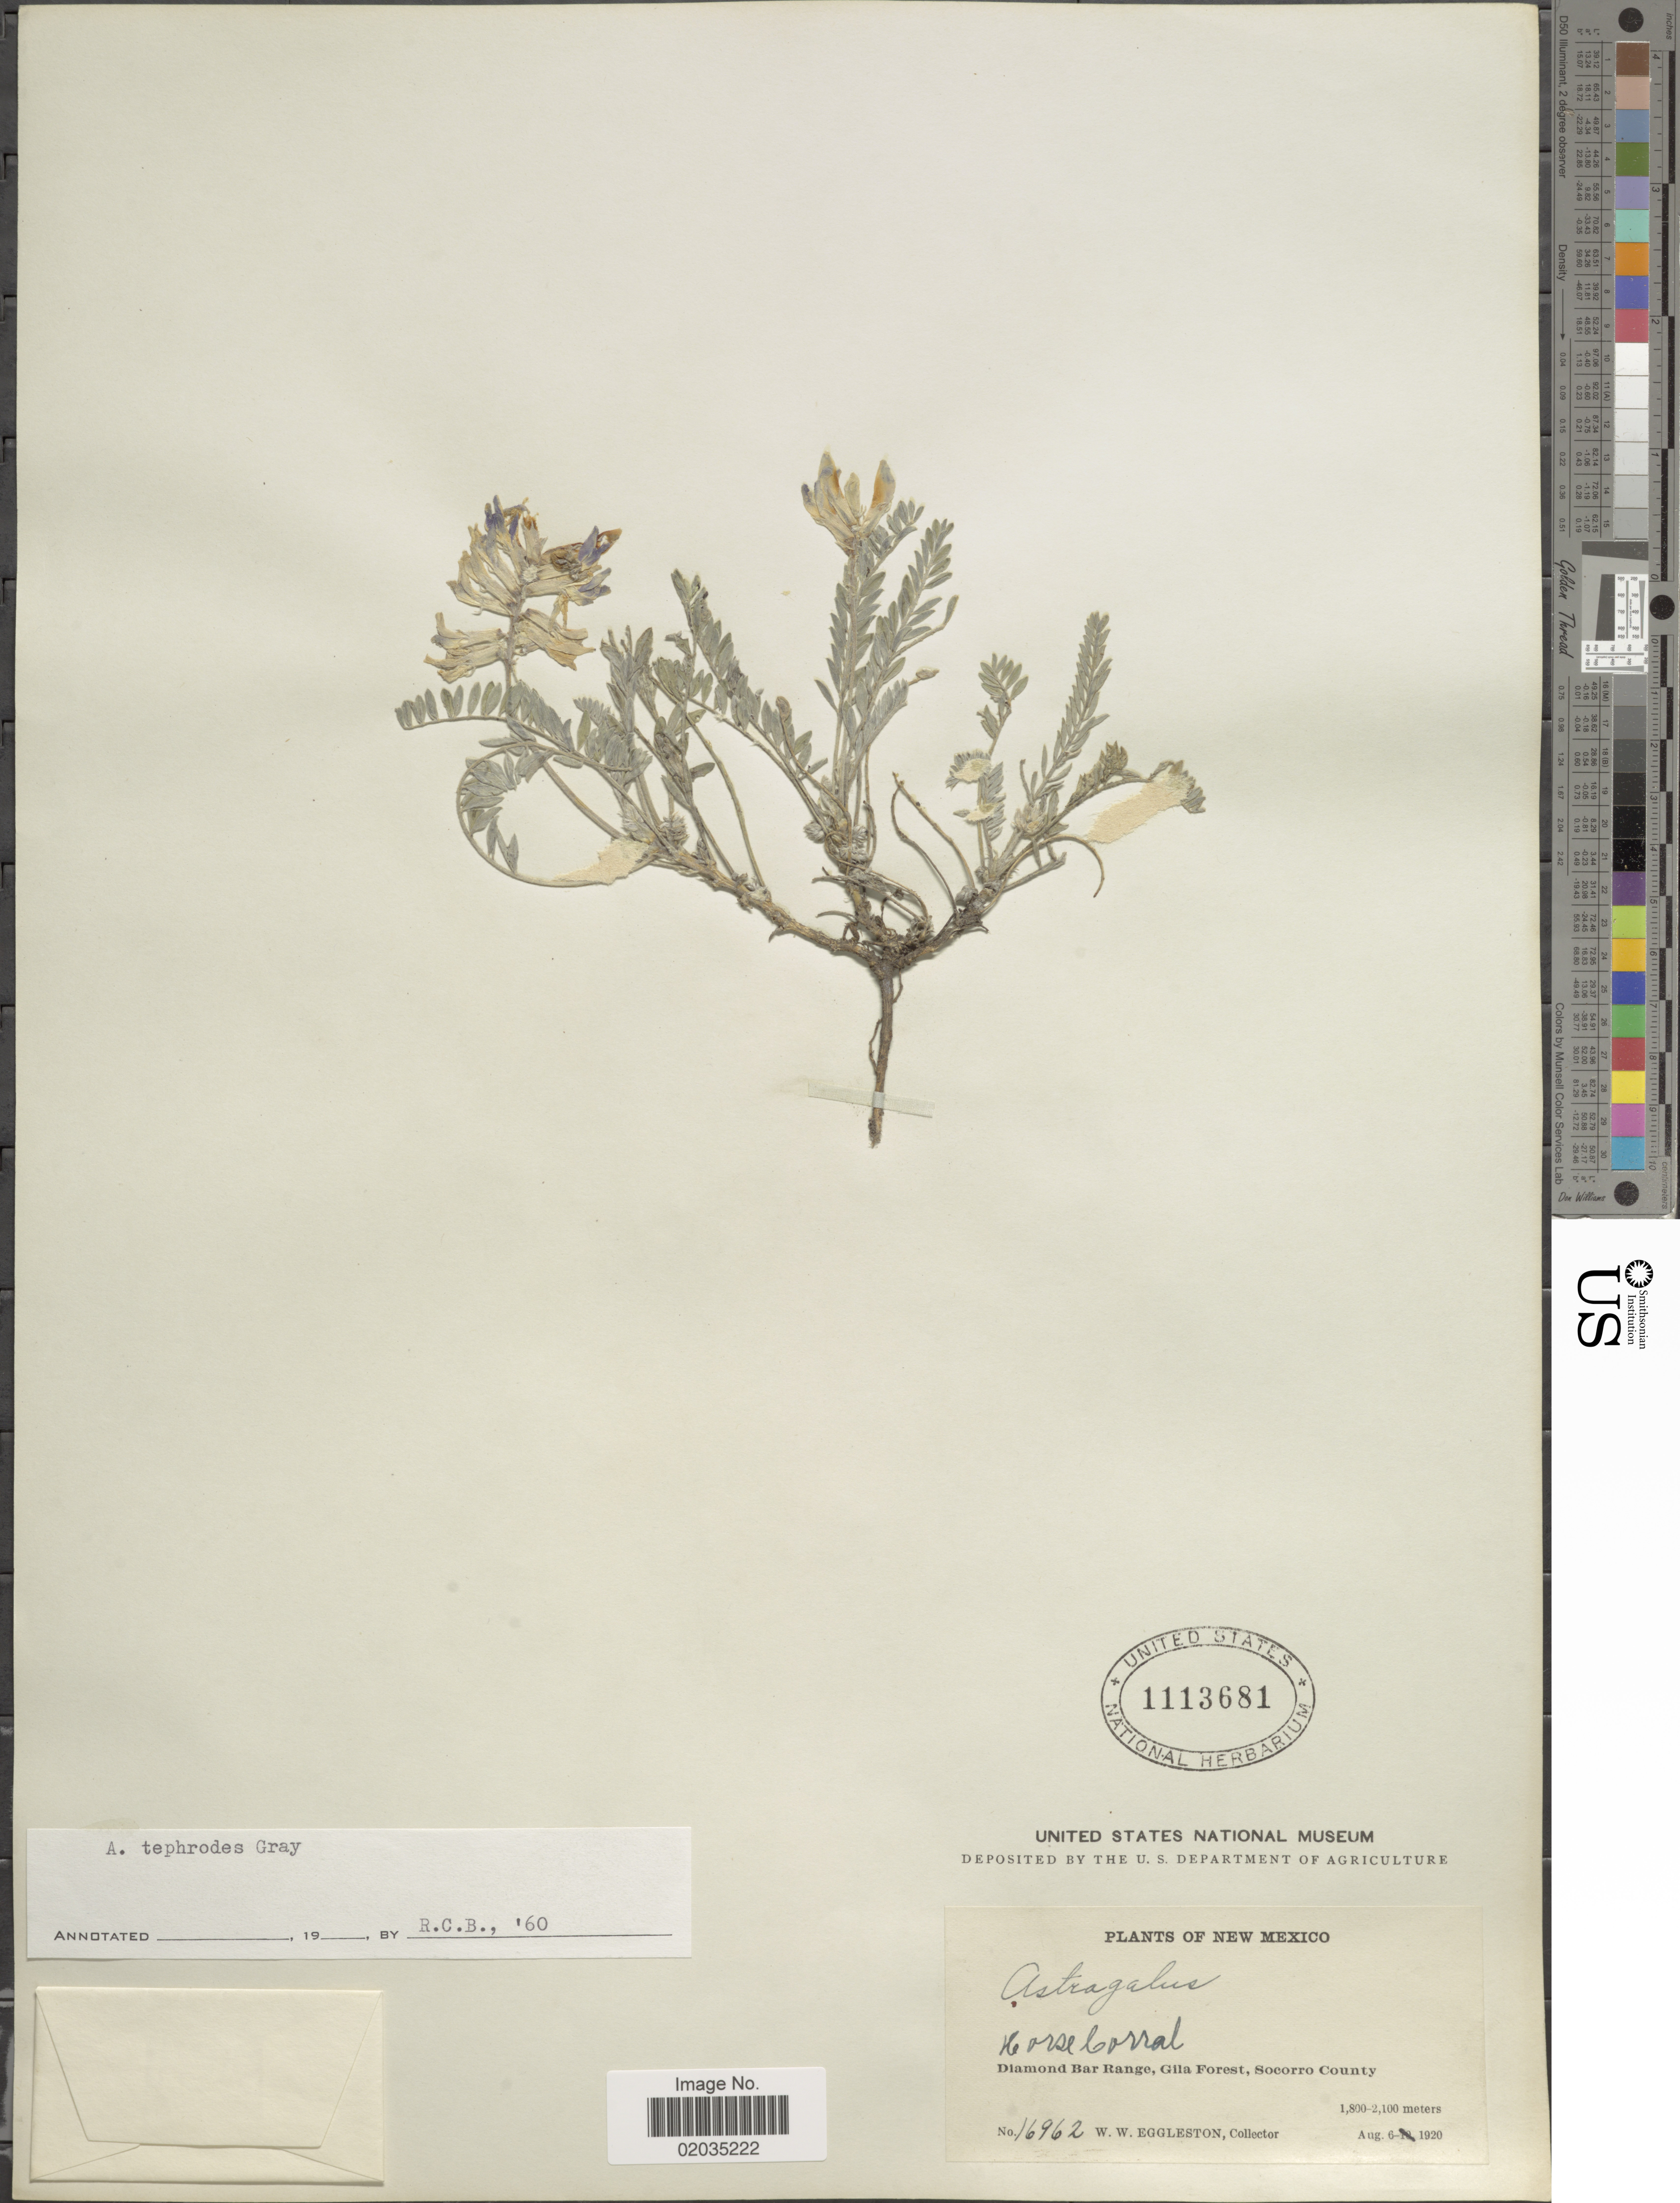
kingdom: Plantae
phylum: Tracheophyta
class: Magnoliopsida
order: Fabales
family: Fabaceae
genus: Astragalus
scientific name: Astragalus tephrodes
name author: A. Gray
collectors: W. W. Eggleston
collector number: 16962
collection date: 1920-08-06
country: United States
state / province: New Mexico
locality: Horse Corral, Diamond Bar Range, Gila Forest, Socorro County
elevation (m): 1800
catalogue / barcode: US 1113681